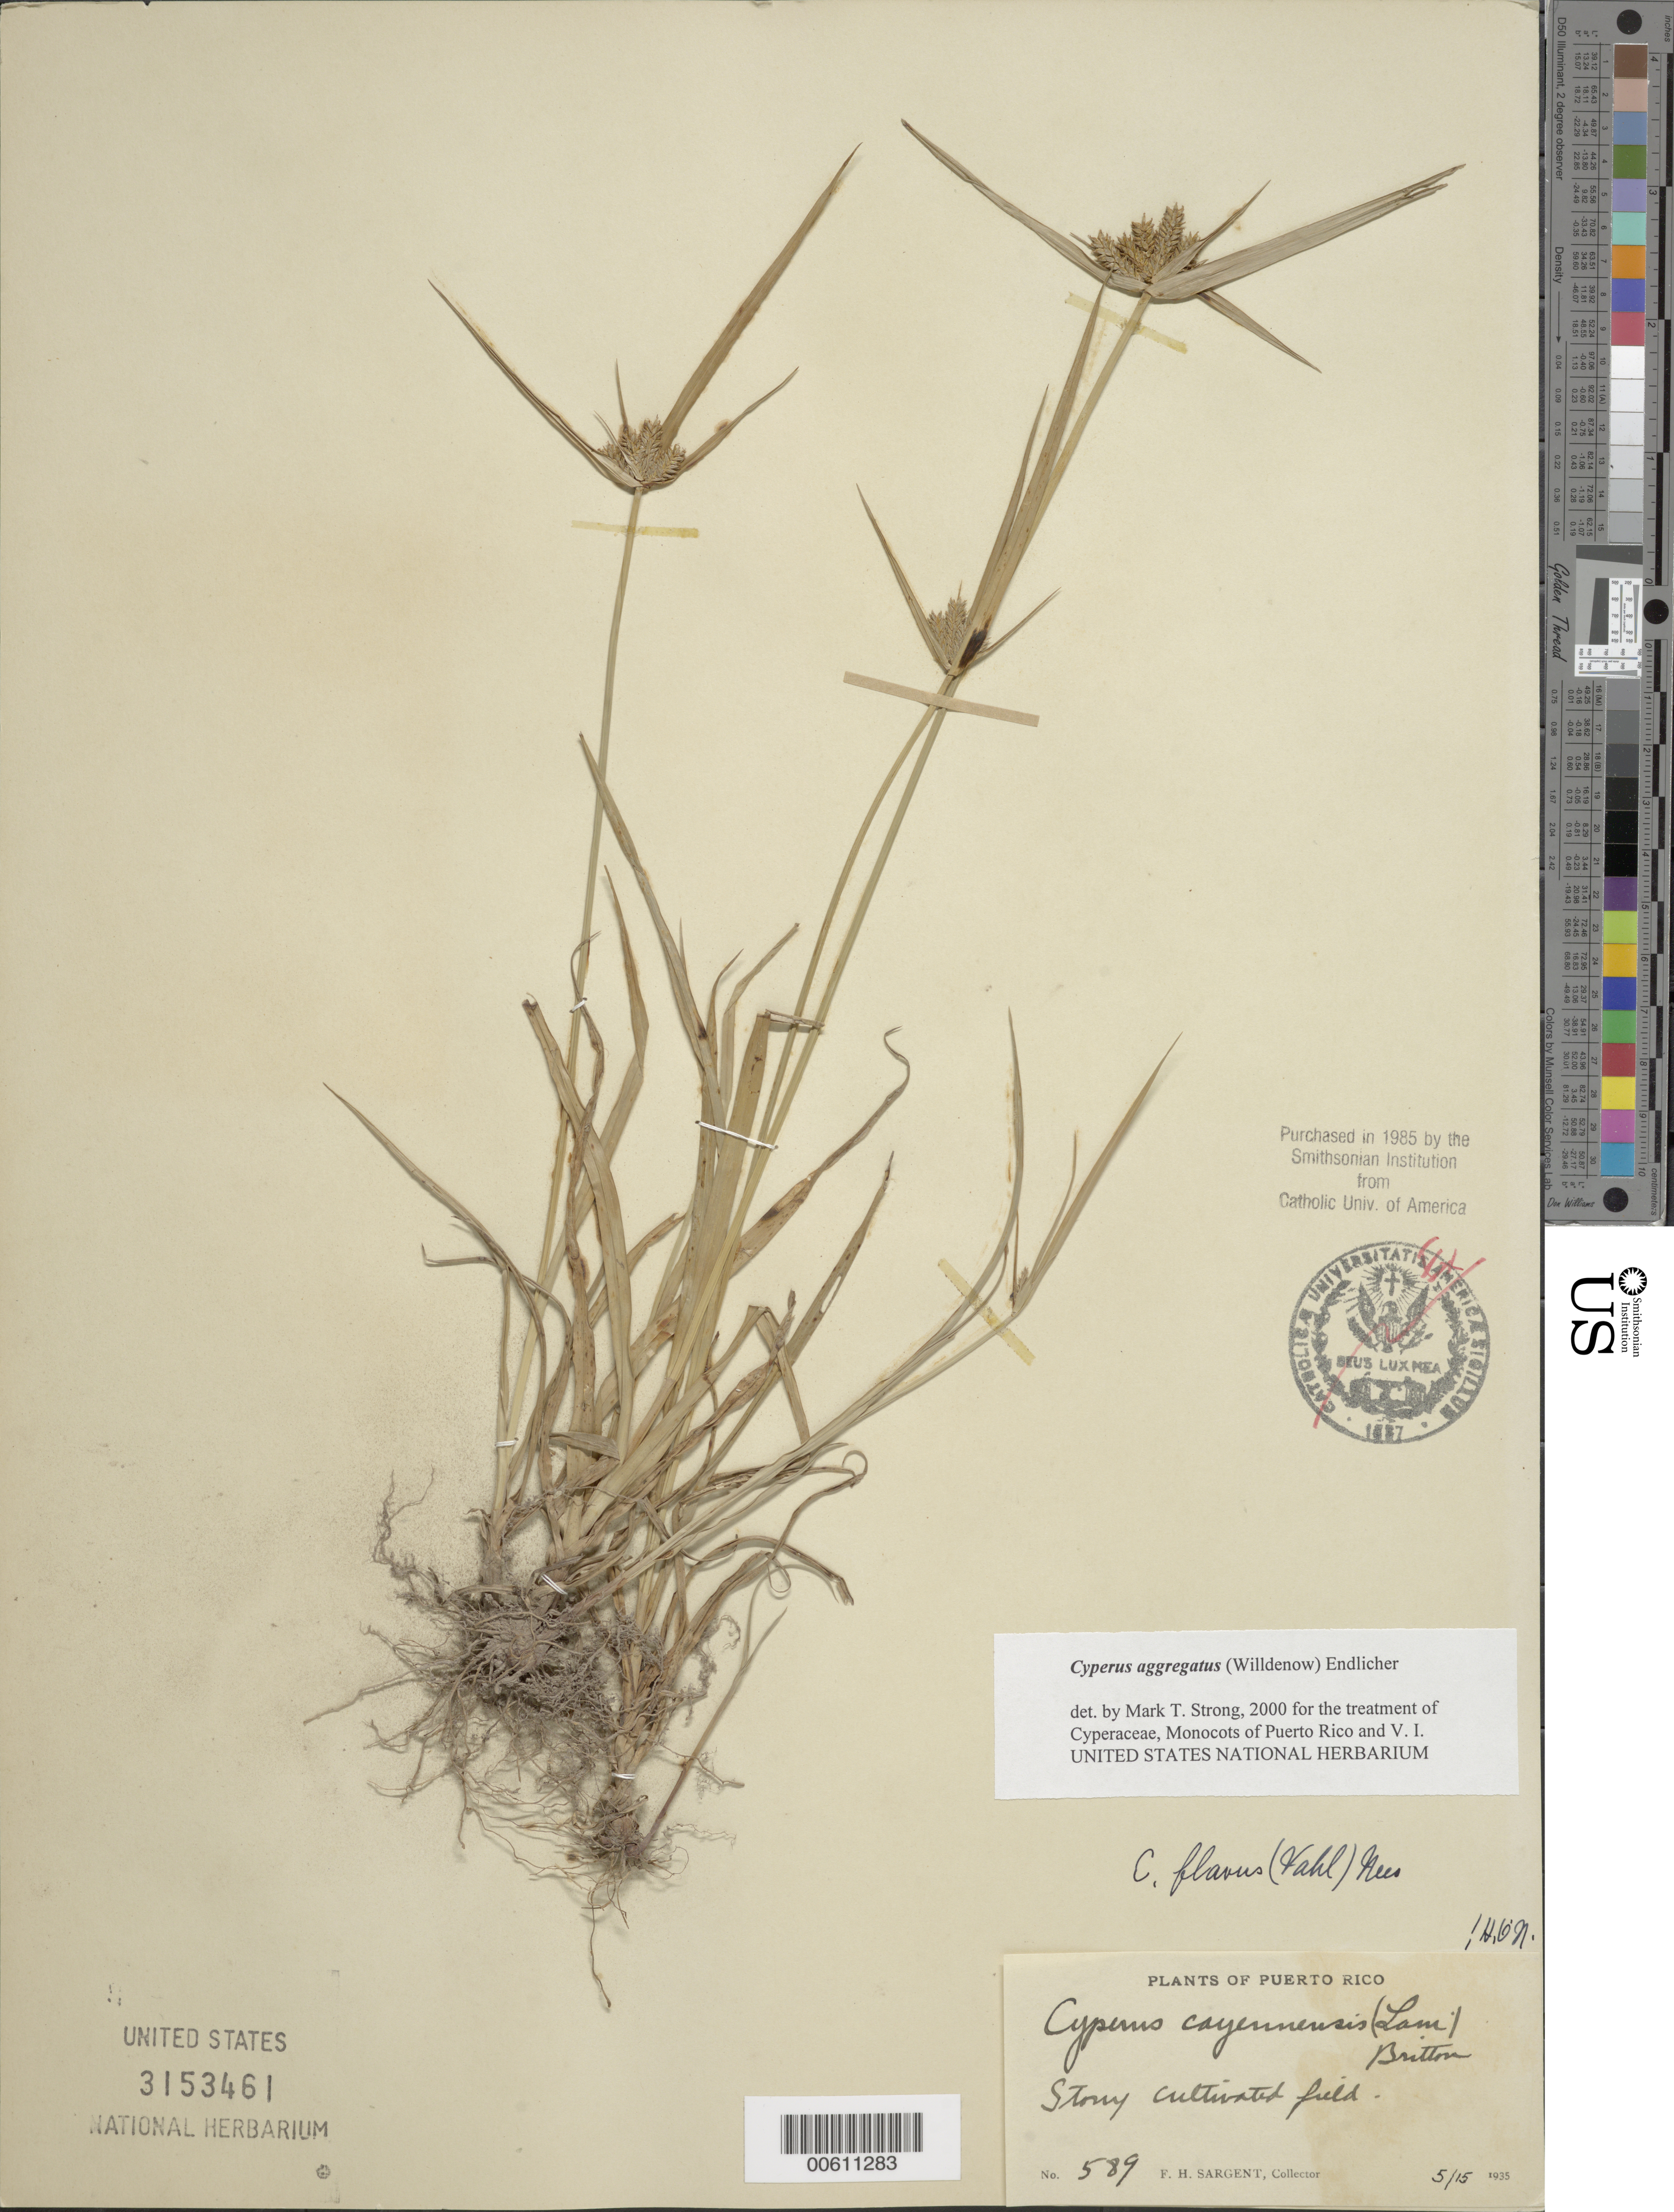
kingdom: Plantae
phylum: Tracheophyta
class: Liliopsida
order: Poales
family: Cyperaceae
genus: Cyperus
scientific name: Cyperus aggregatus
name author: (Willd.) Endl.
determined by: Strong, M. T., (US), Smithsonian Institution - National Museum of Natural History (UNITED STATES)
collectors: F. H. Sargent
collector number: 589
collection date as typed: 15 May 1935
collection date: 1935-05-15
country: Puerto Rico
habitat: Stony cultivated field.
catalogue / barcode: US 3153461